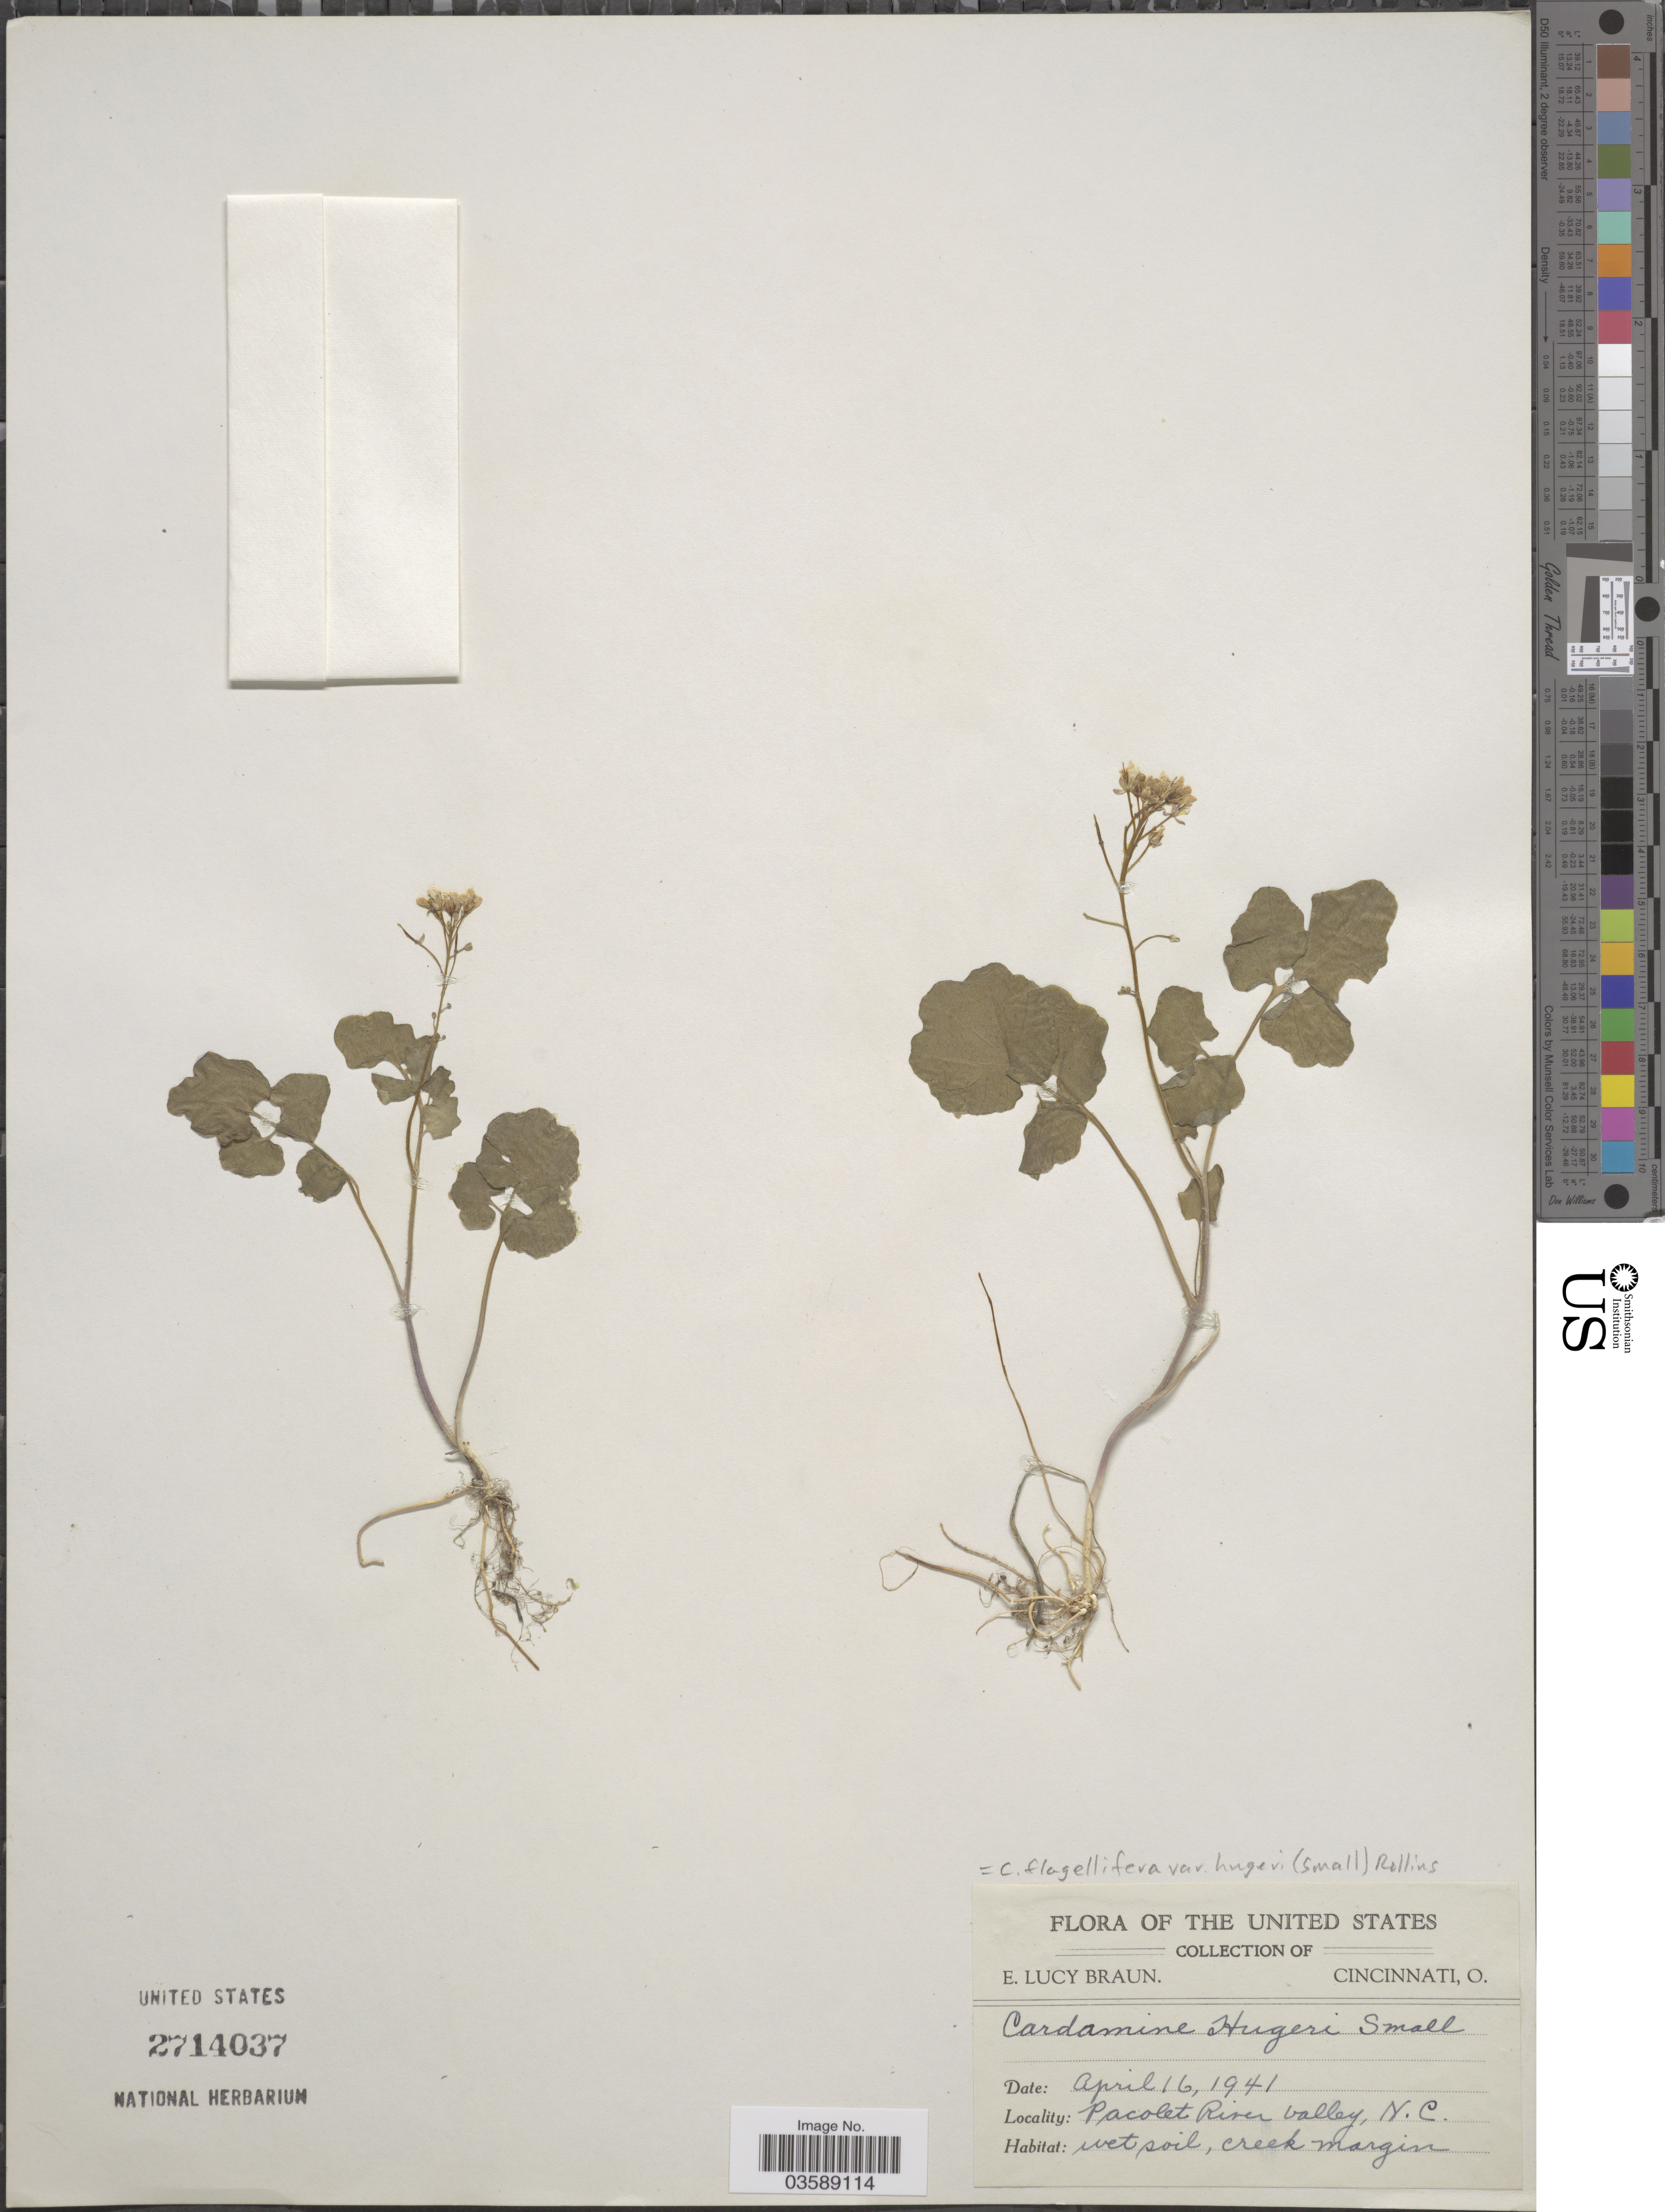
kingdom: Plantae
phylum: Tracheophyta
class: Magnoliopsida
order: Brassicales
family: Brassicaceae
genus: Cardamine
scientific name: Cardamine flagellifera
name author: O.E. Schulz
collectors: E. L. Braun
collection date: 1941-04-16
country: United States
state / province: North Carolina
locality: Pacolet River Valley.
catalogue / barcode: US 2714037